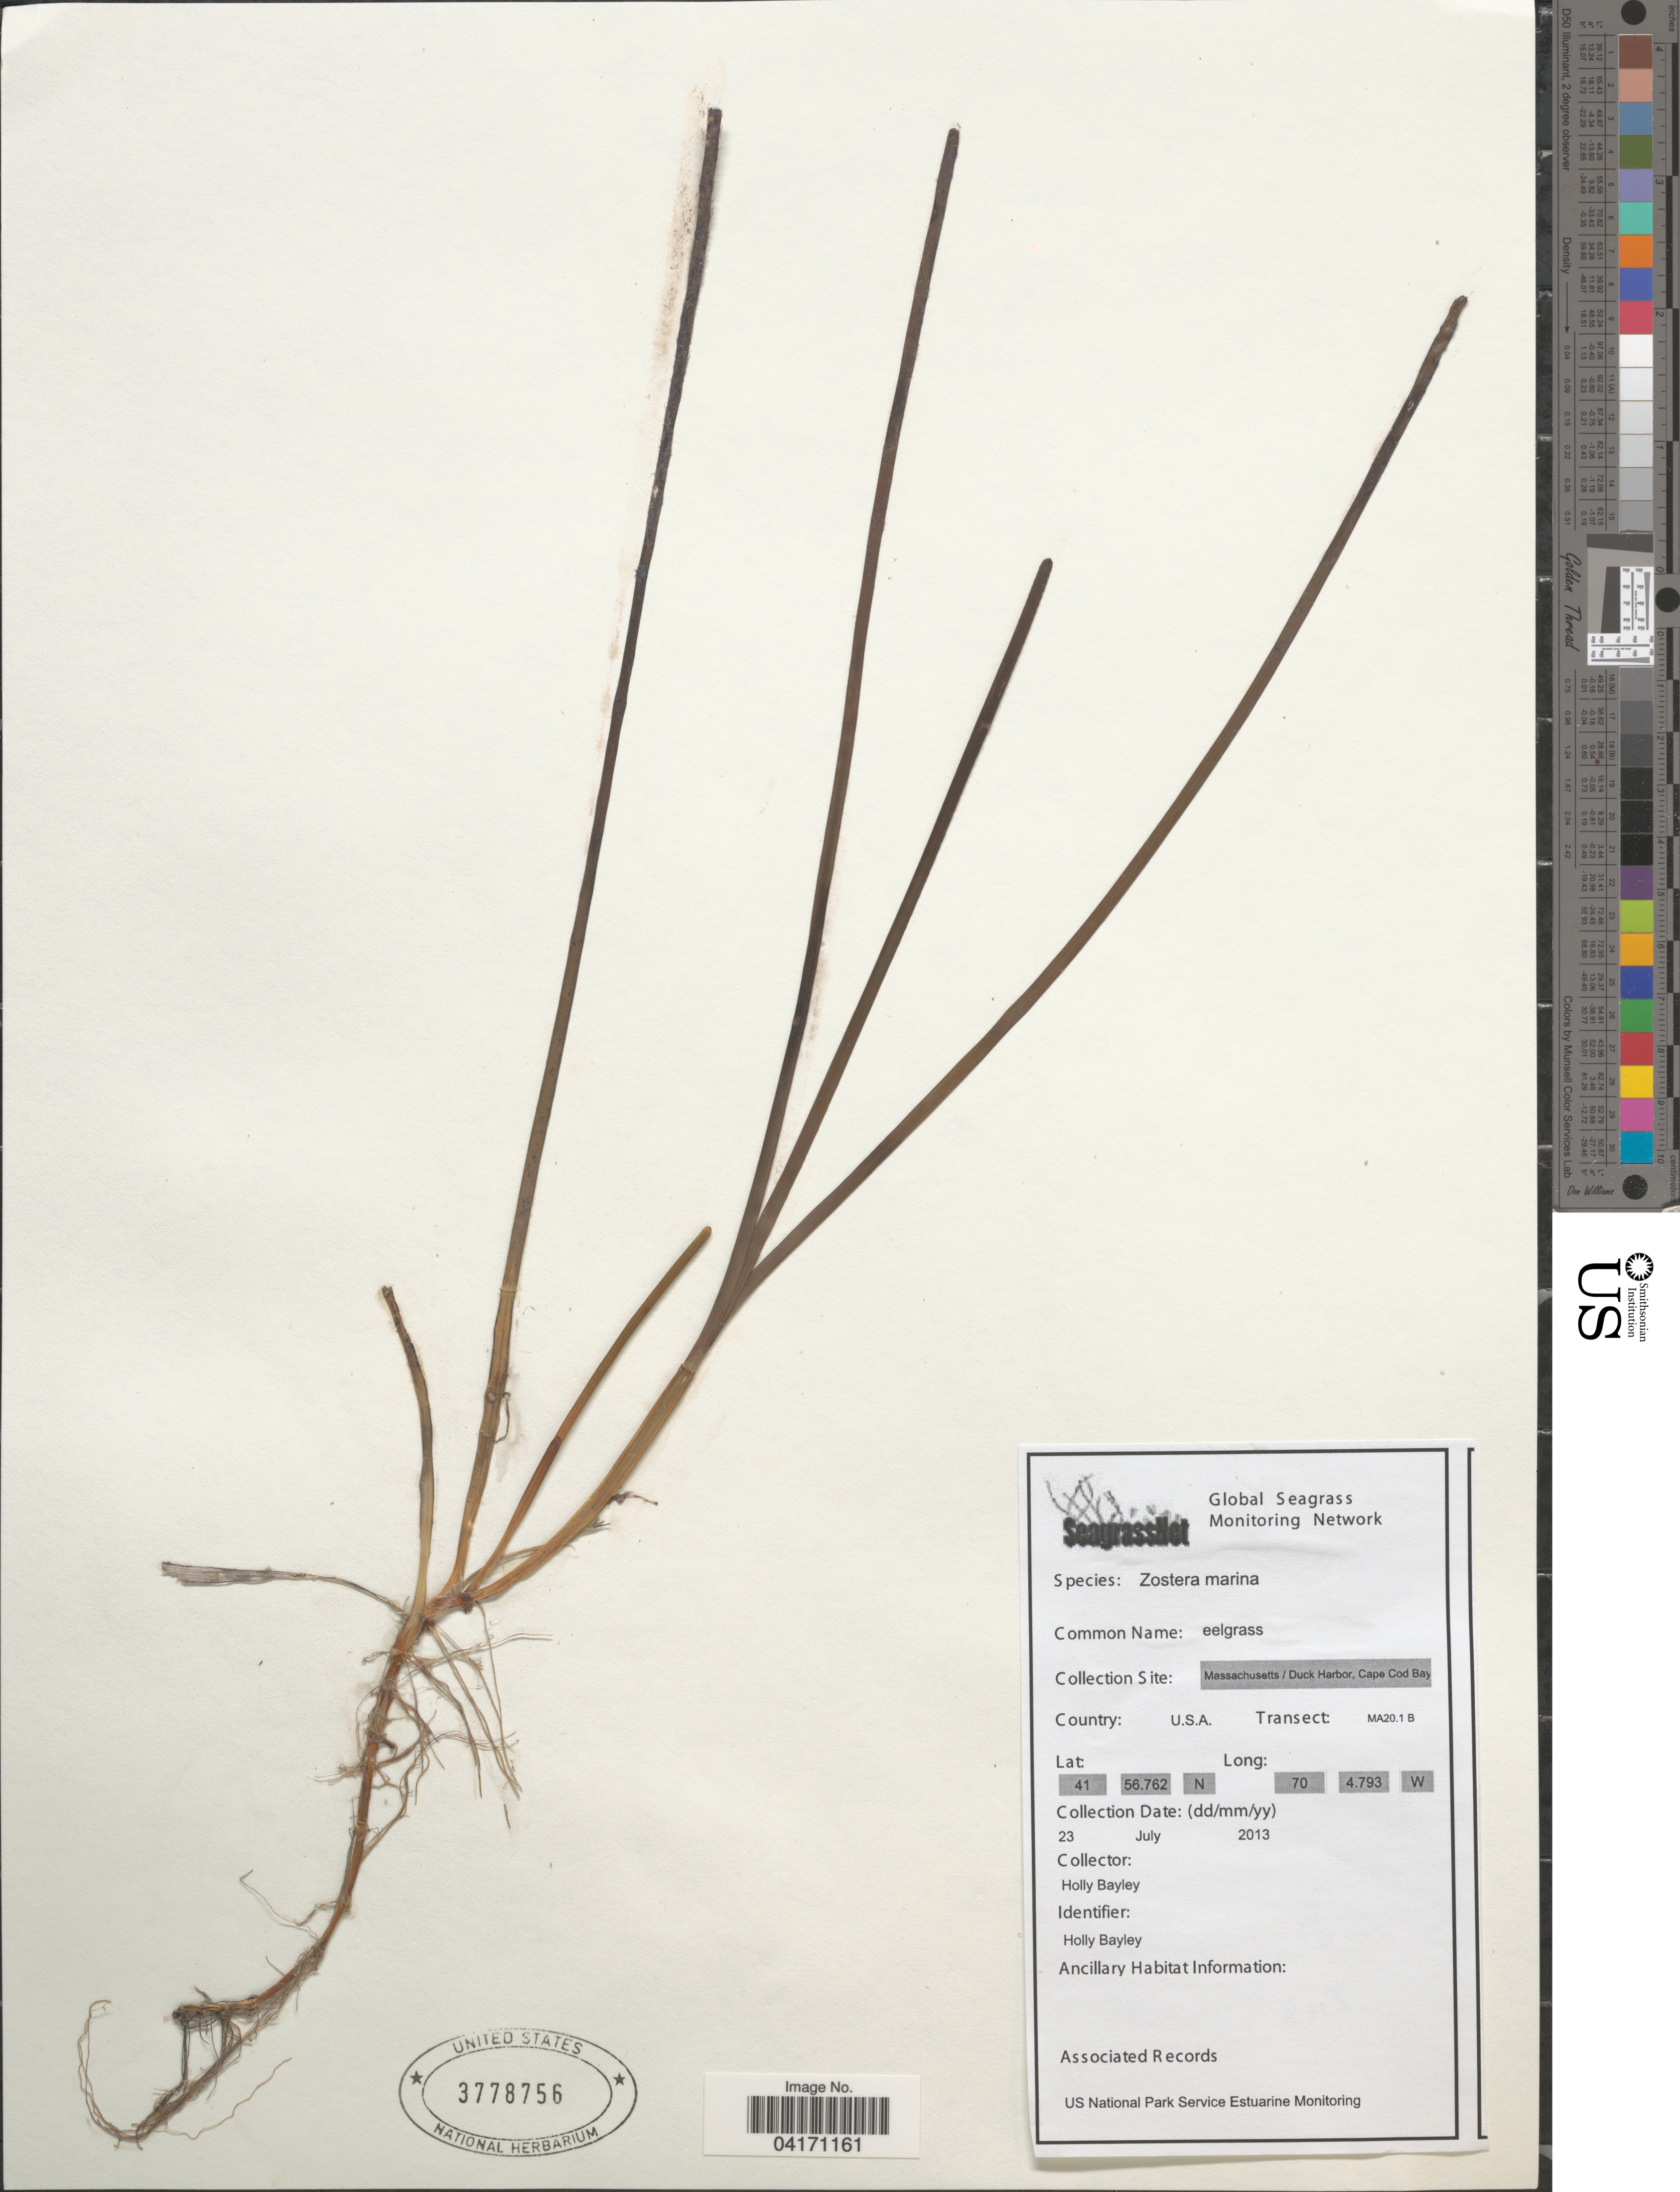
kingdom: Plantae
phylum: Tracheophyta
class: Liliopsida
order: Alismatales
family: Zosteraceae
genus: Zostera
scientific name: Zostera marina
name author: L.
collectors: H. Bayley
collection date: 2013-07-23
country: United States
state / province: Massachusetts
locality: Duck Harbor, Cape Cod Bay. Transect: MA20.1 B.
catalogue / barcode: US 3778756